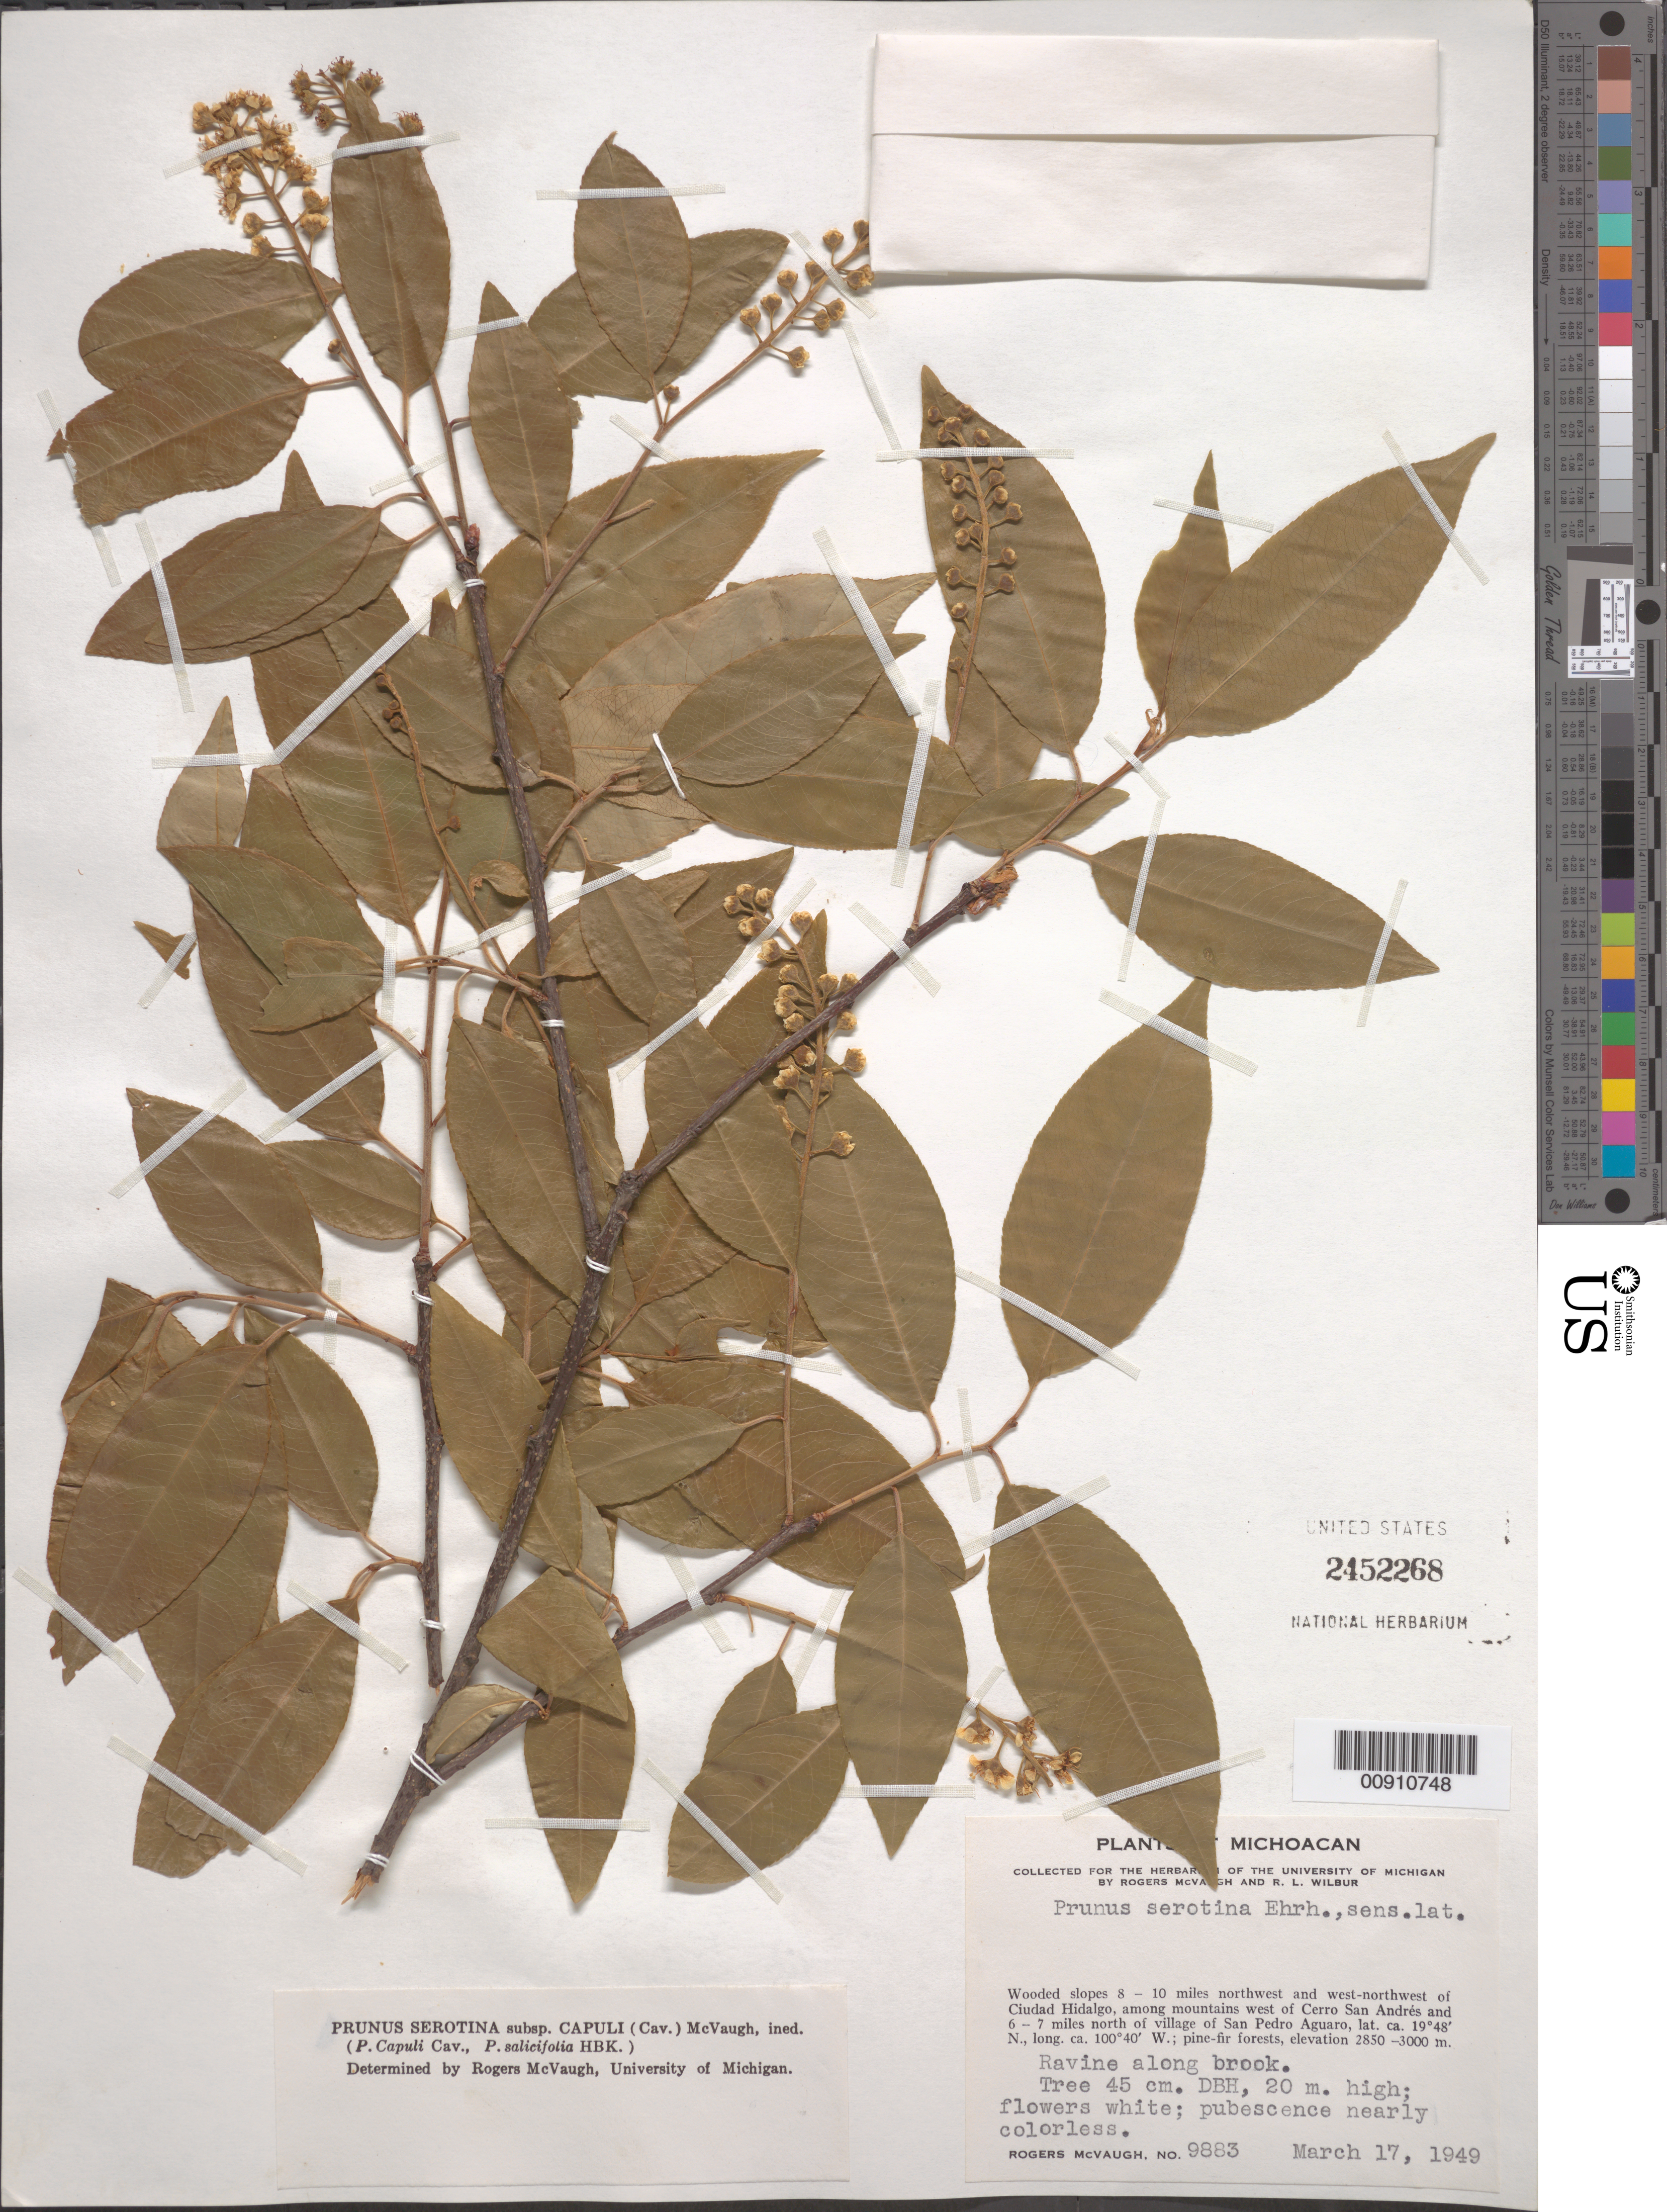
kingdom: Plantae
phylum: Tracheophyta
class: Magnoliopsida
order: Rosales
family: Rosaceae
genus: Prunus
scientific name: Prunus serotina var. salicifolia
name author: (Kunth) Koehne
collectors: R. McVaugh & R. L. Wilbur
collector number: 9883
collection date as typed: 17 Mar 1949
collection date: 1949-03-17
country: Mexico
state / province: Michoacán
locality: Wooded slopes 8-10 miles northwest and west-northwest of Ciudad Hidalgo, among mountains west of Cerro San Andrés and 6-7 miles north of village of San Pedro Aguaro.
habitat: Ravine along brook. Pine-fir forests.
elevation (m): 3000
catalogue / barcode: US 2452268